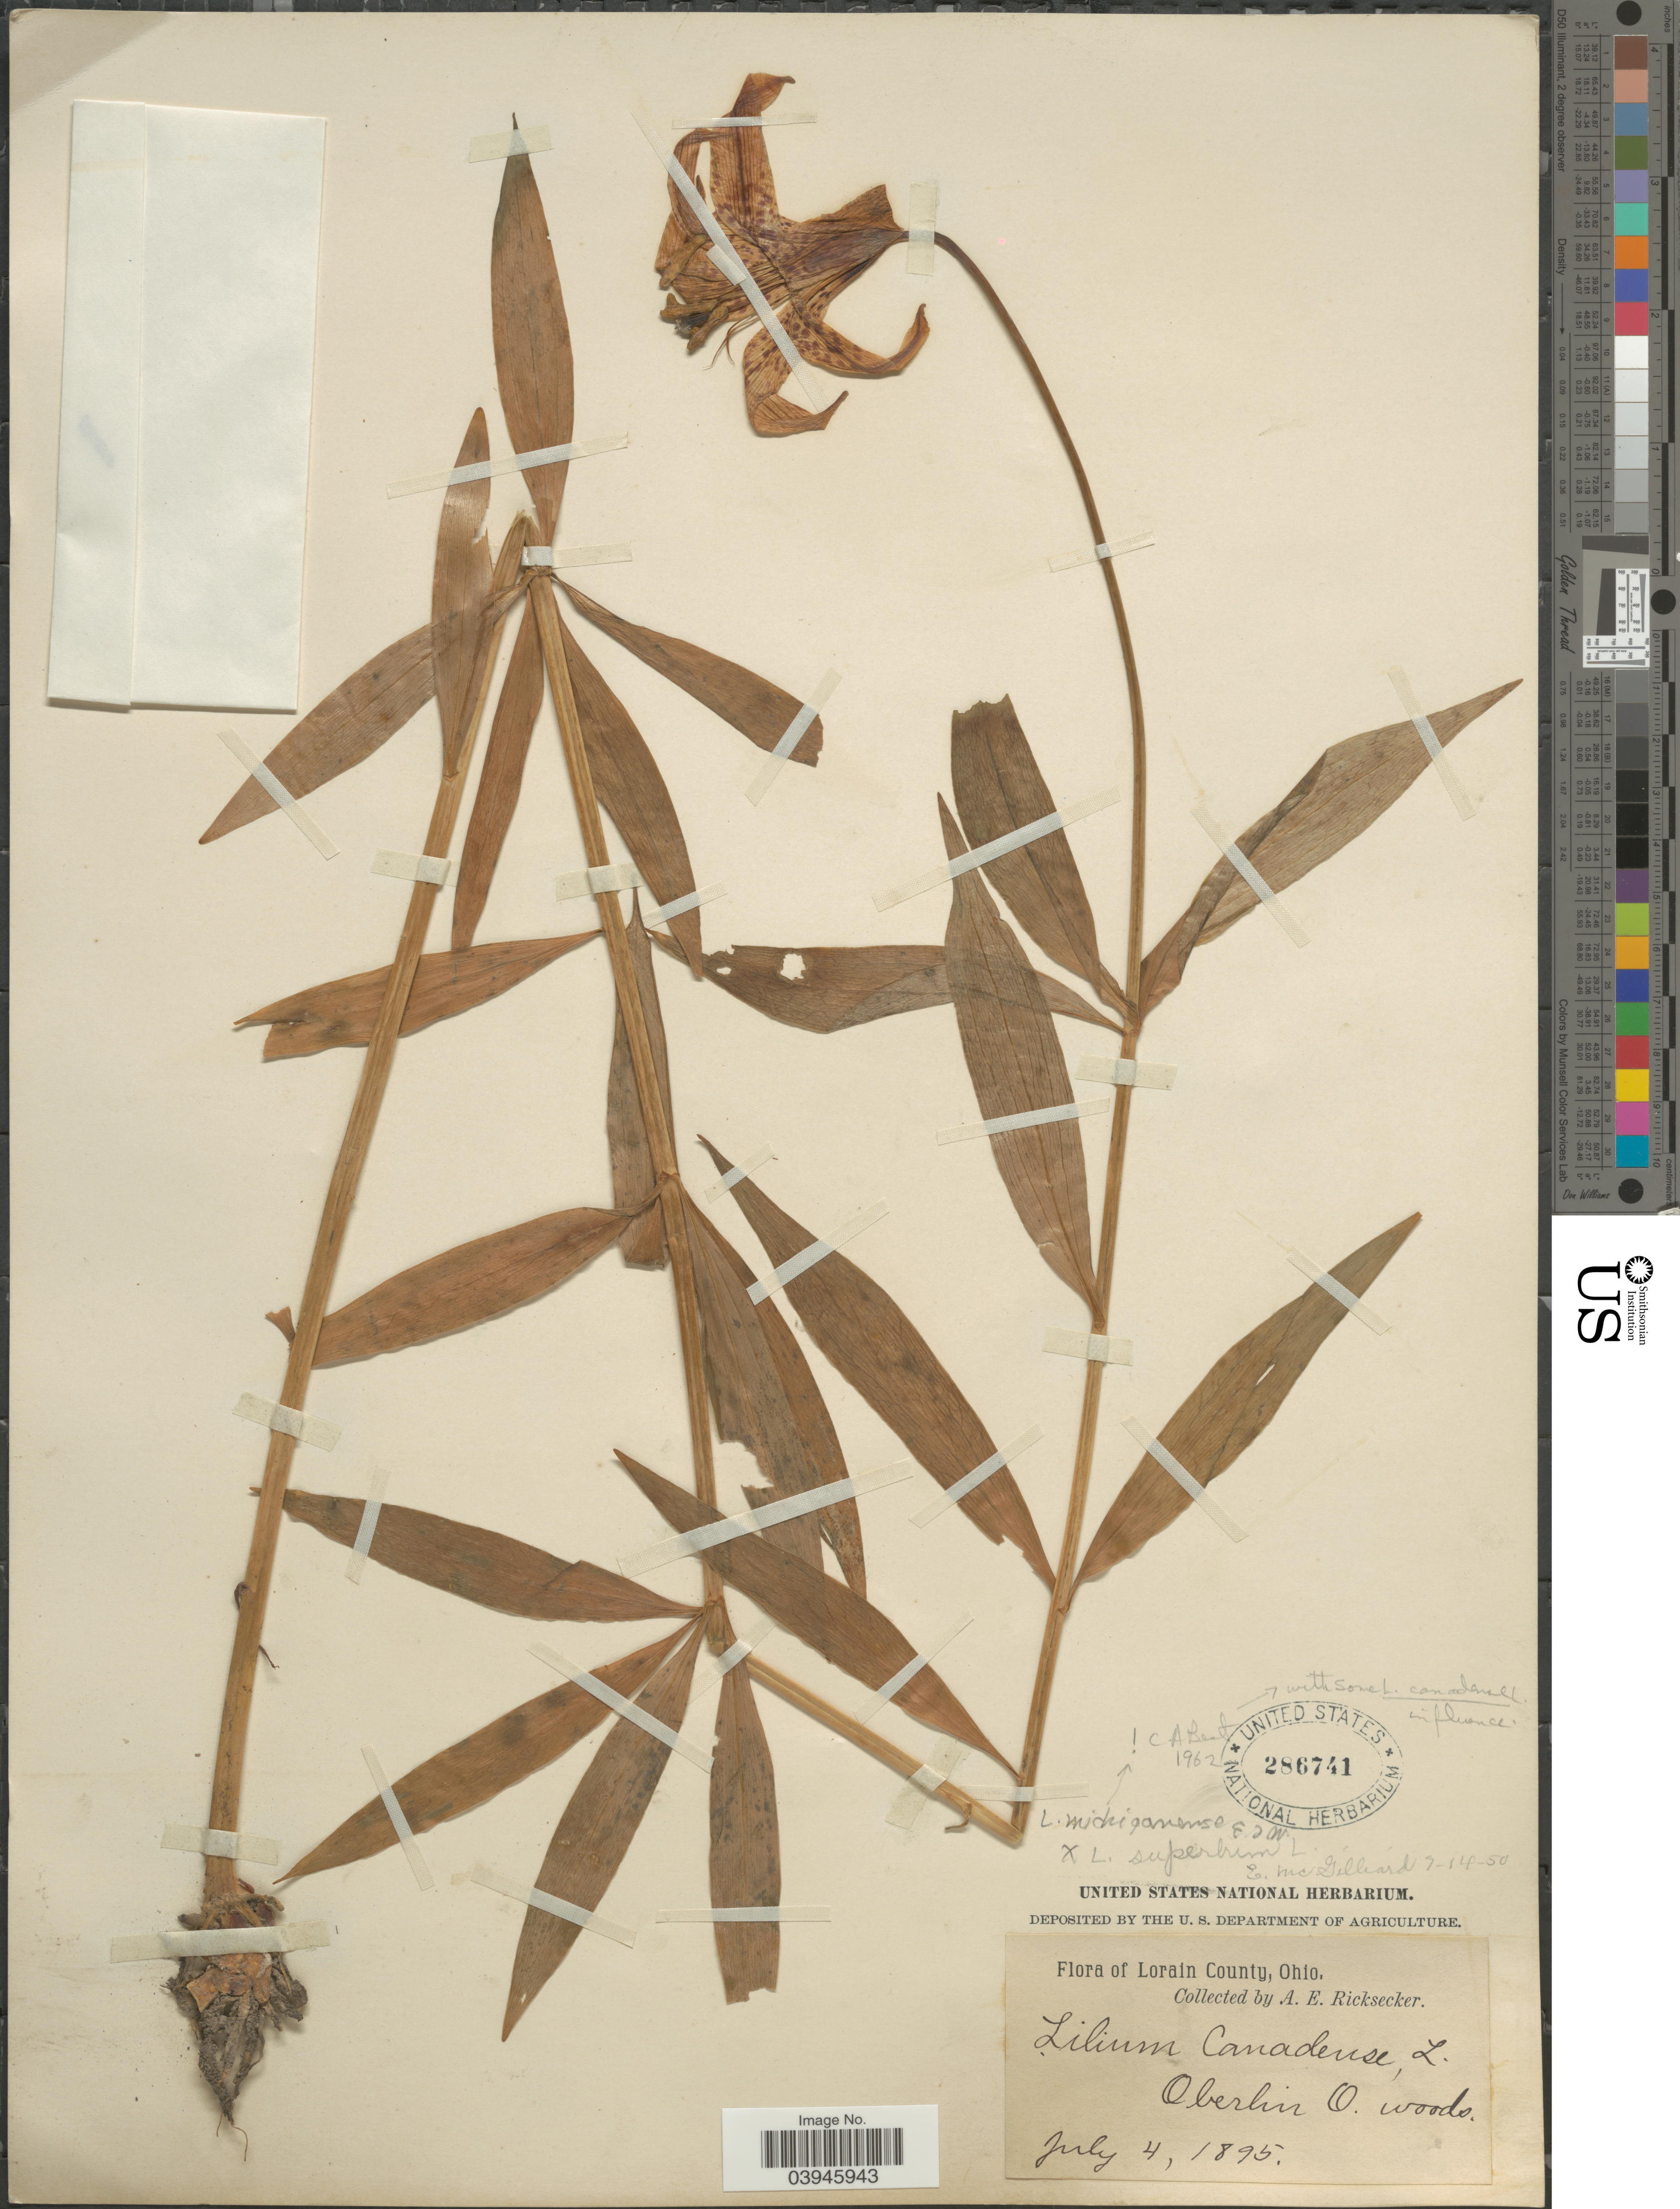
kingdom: Plantae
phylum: Tracheophyta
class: Liliopsida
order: Liliales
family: Liliaceae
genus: Lilium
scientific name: Lilium michiganense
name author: Farw.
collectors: A. E. Ricksecker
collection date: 1895-07-04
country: United States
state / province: Ohio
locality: Lorain County. Oberlin O. woods.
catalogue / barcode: US 286741